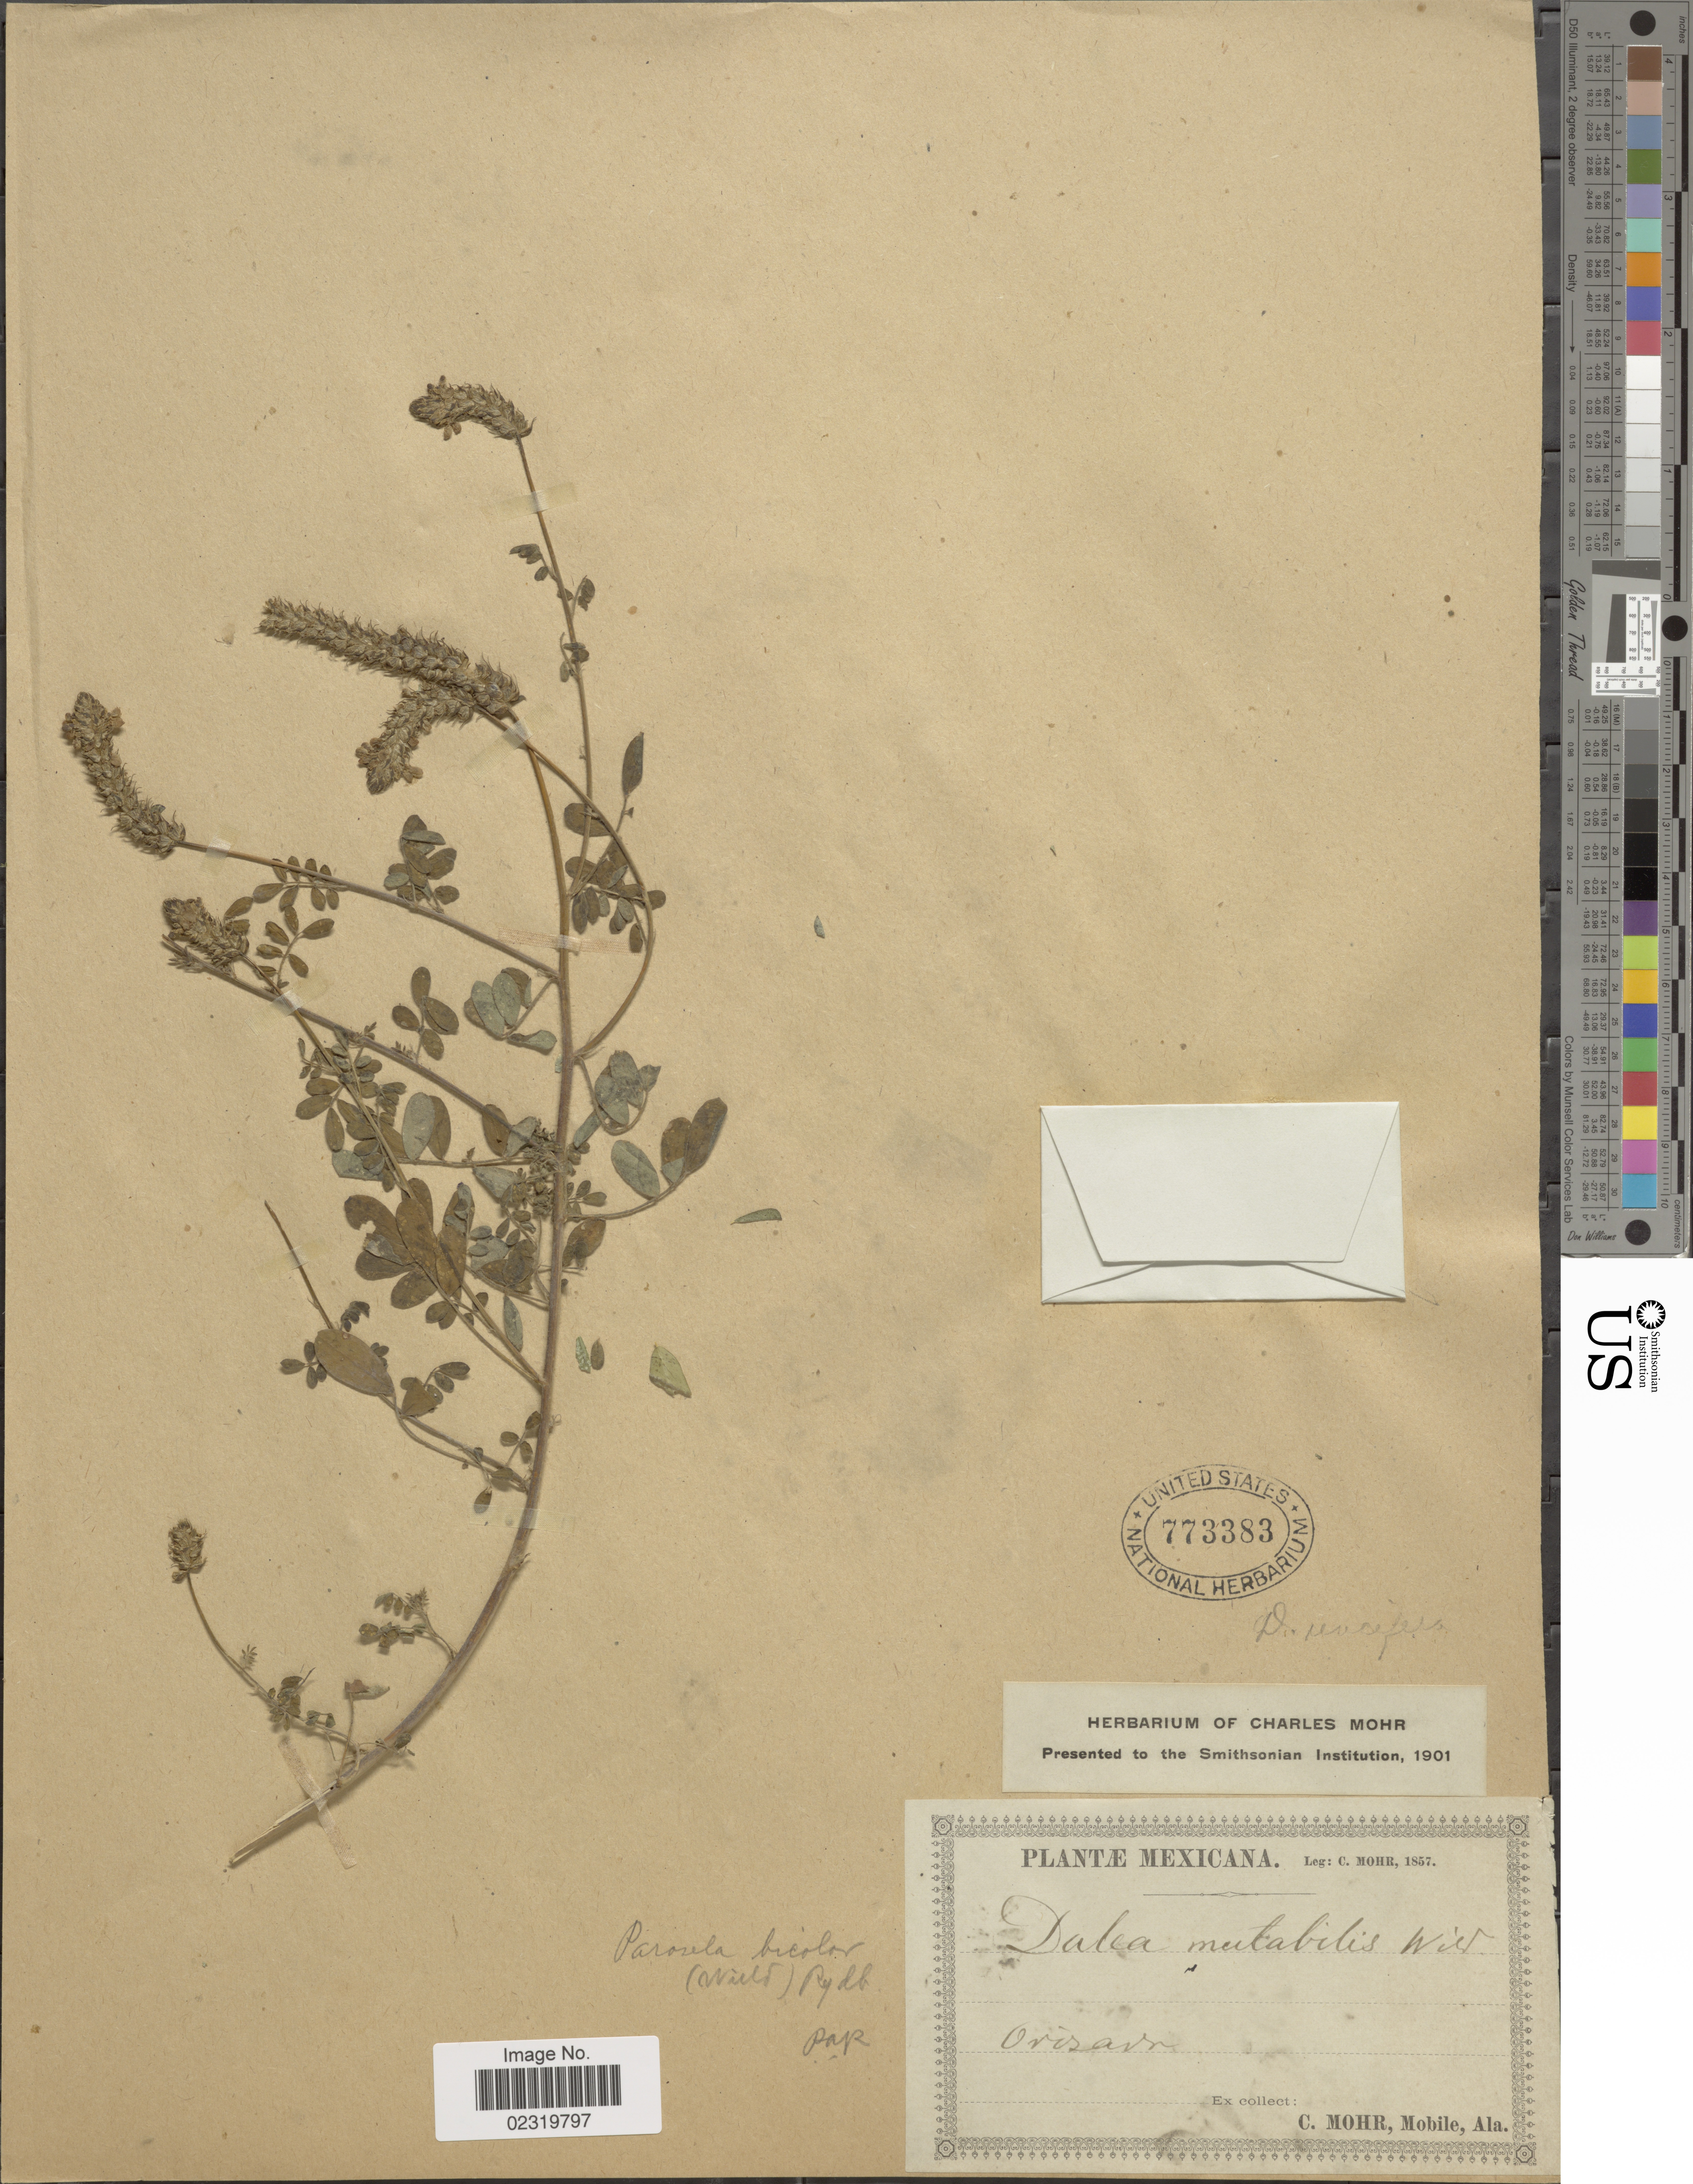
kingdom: Plantae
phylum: Tracheophyta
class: Magnoliopsida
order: Fabales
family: Fabaceae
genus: Dalea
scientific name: Dalea obovatifolia var. obovatifolia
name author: Ortega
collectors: Mohr, C. T. (herbarium)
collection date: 1857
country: Mexico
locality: Orizava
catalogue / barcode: US 773383